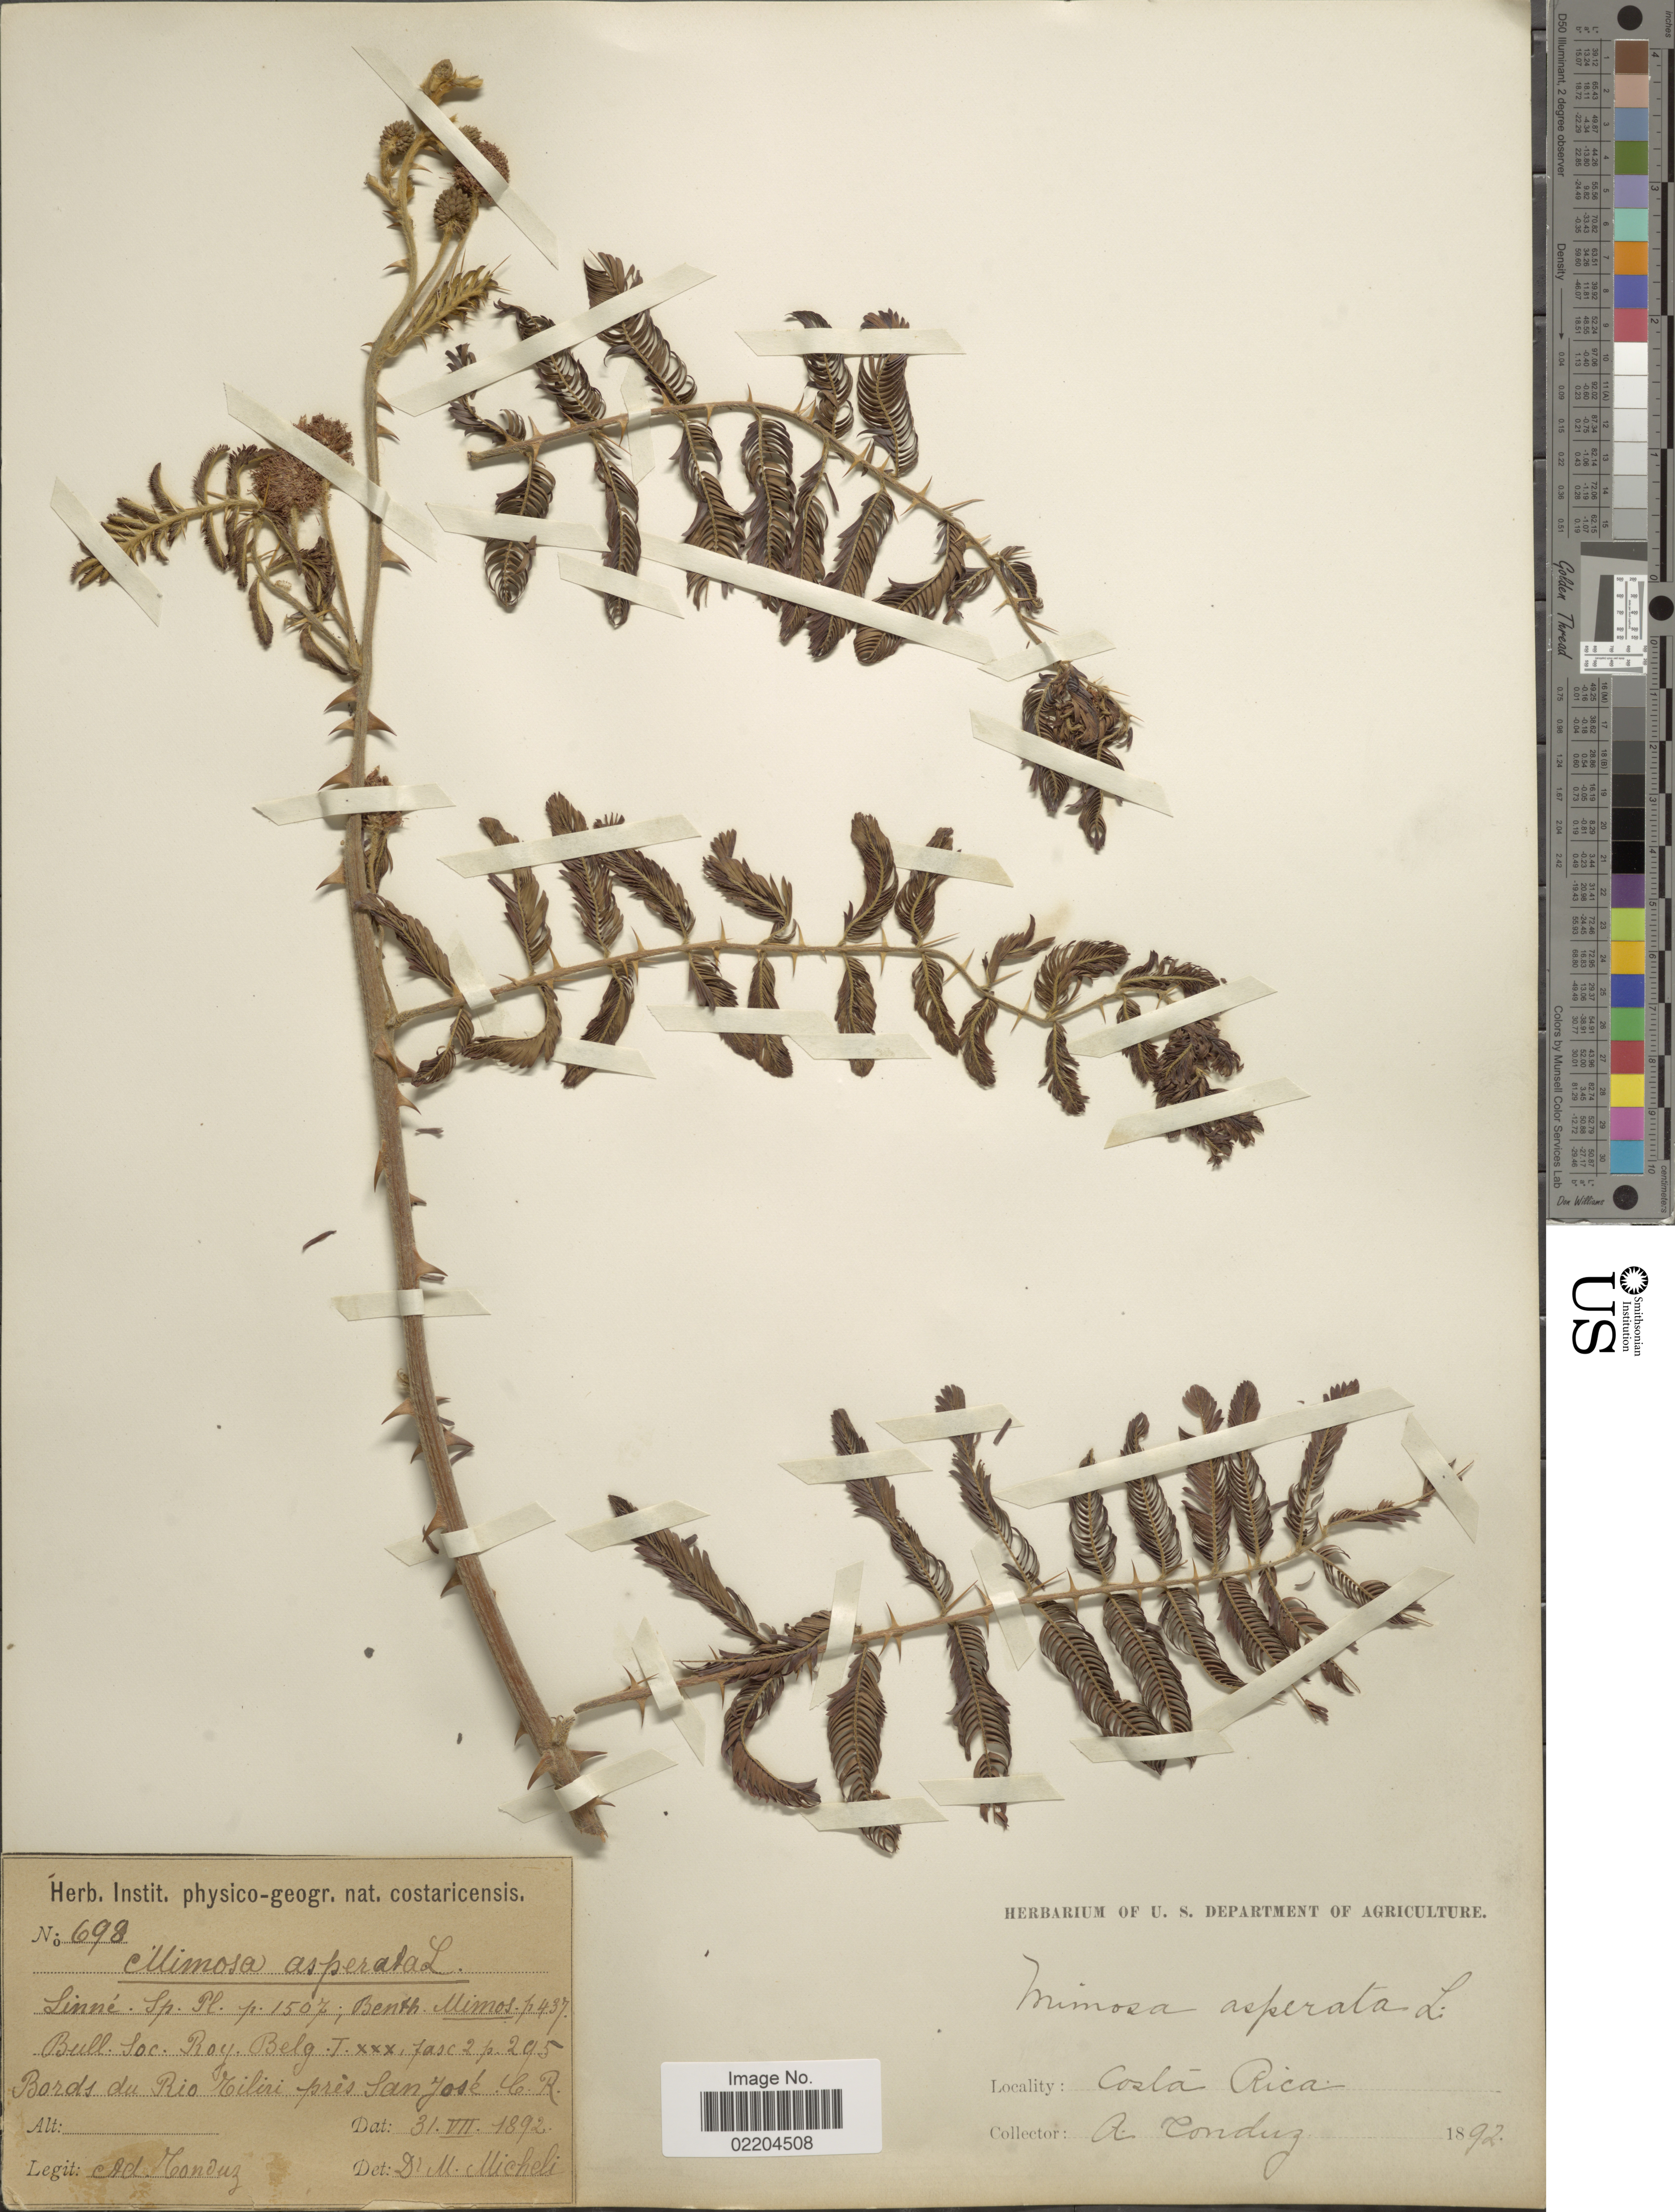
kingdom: Plantae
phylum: Tracheophyta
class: Magnoliopsida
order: Fabales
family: Fabaceae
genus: Mimosa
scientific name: Mimosa pigra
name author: L.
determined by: Strong, Mark T., (BOT), Smithsonian Institution - National Museum of Natural History (UNITED STATES)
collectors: A. Tonduz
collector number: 698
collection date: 1892-07-31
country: Costa Rica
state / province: San José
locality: Bords du Rio Tiliri pres San Jose.